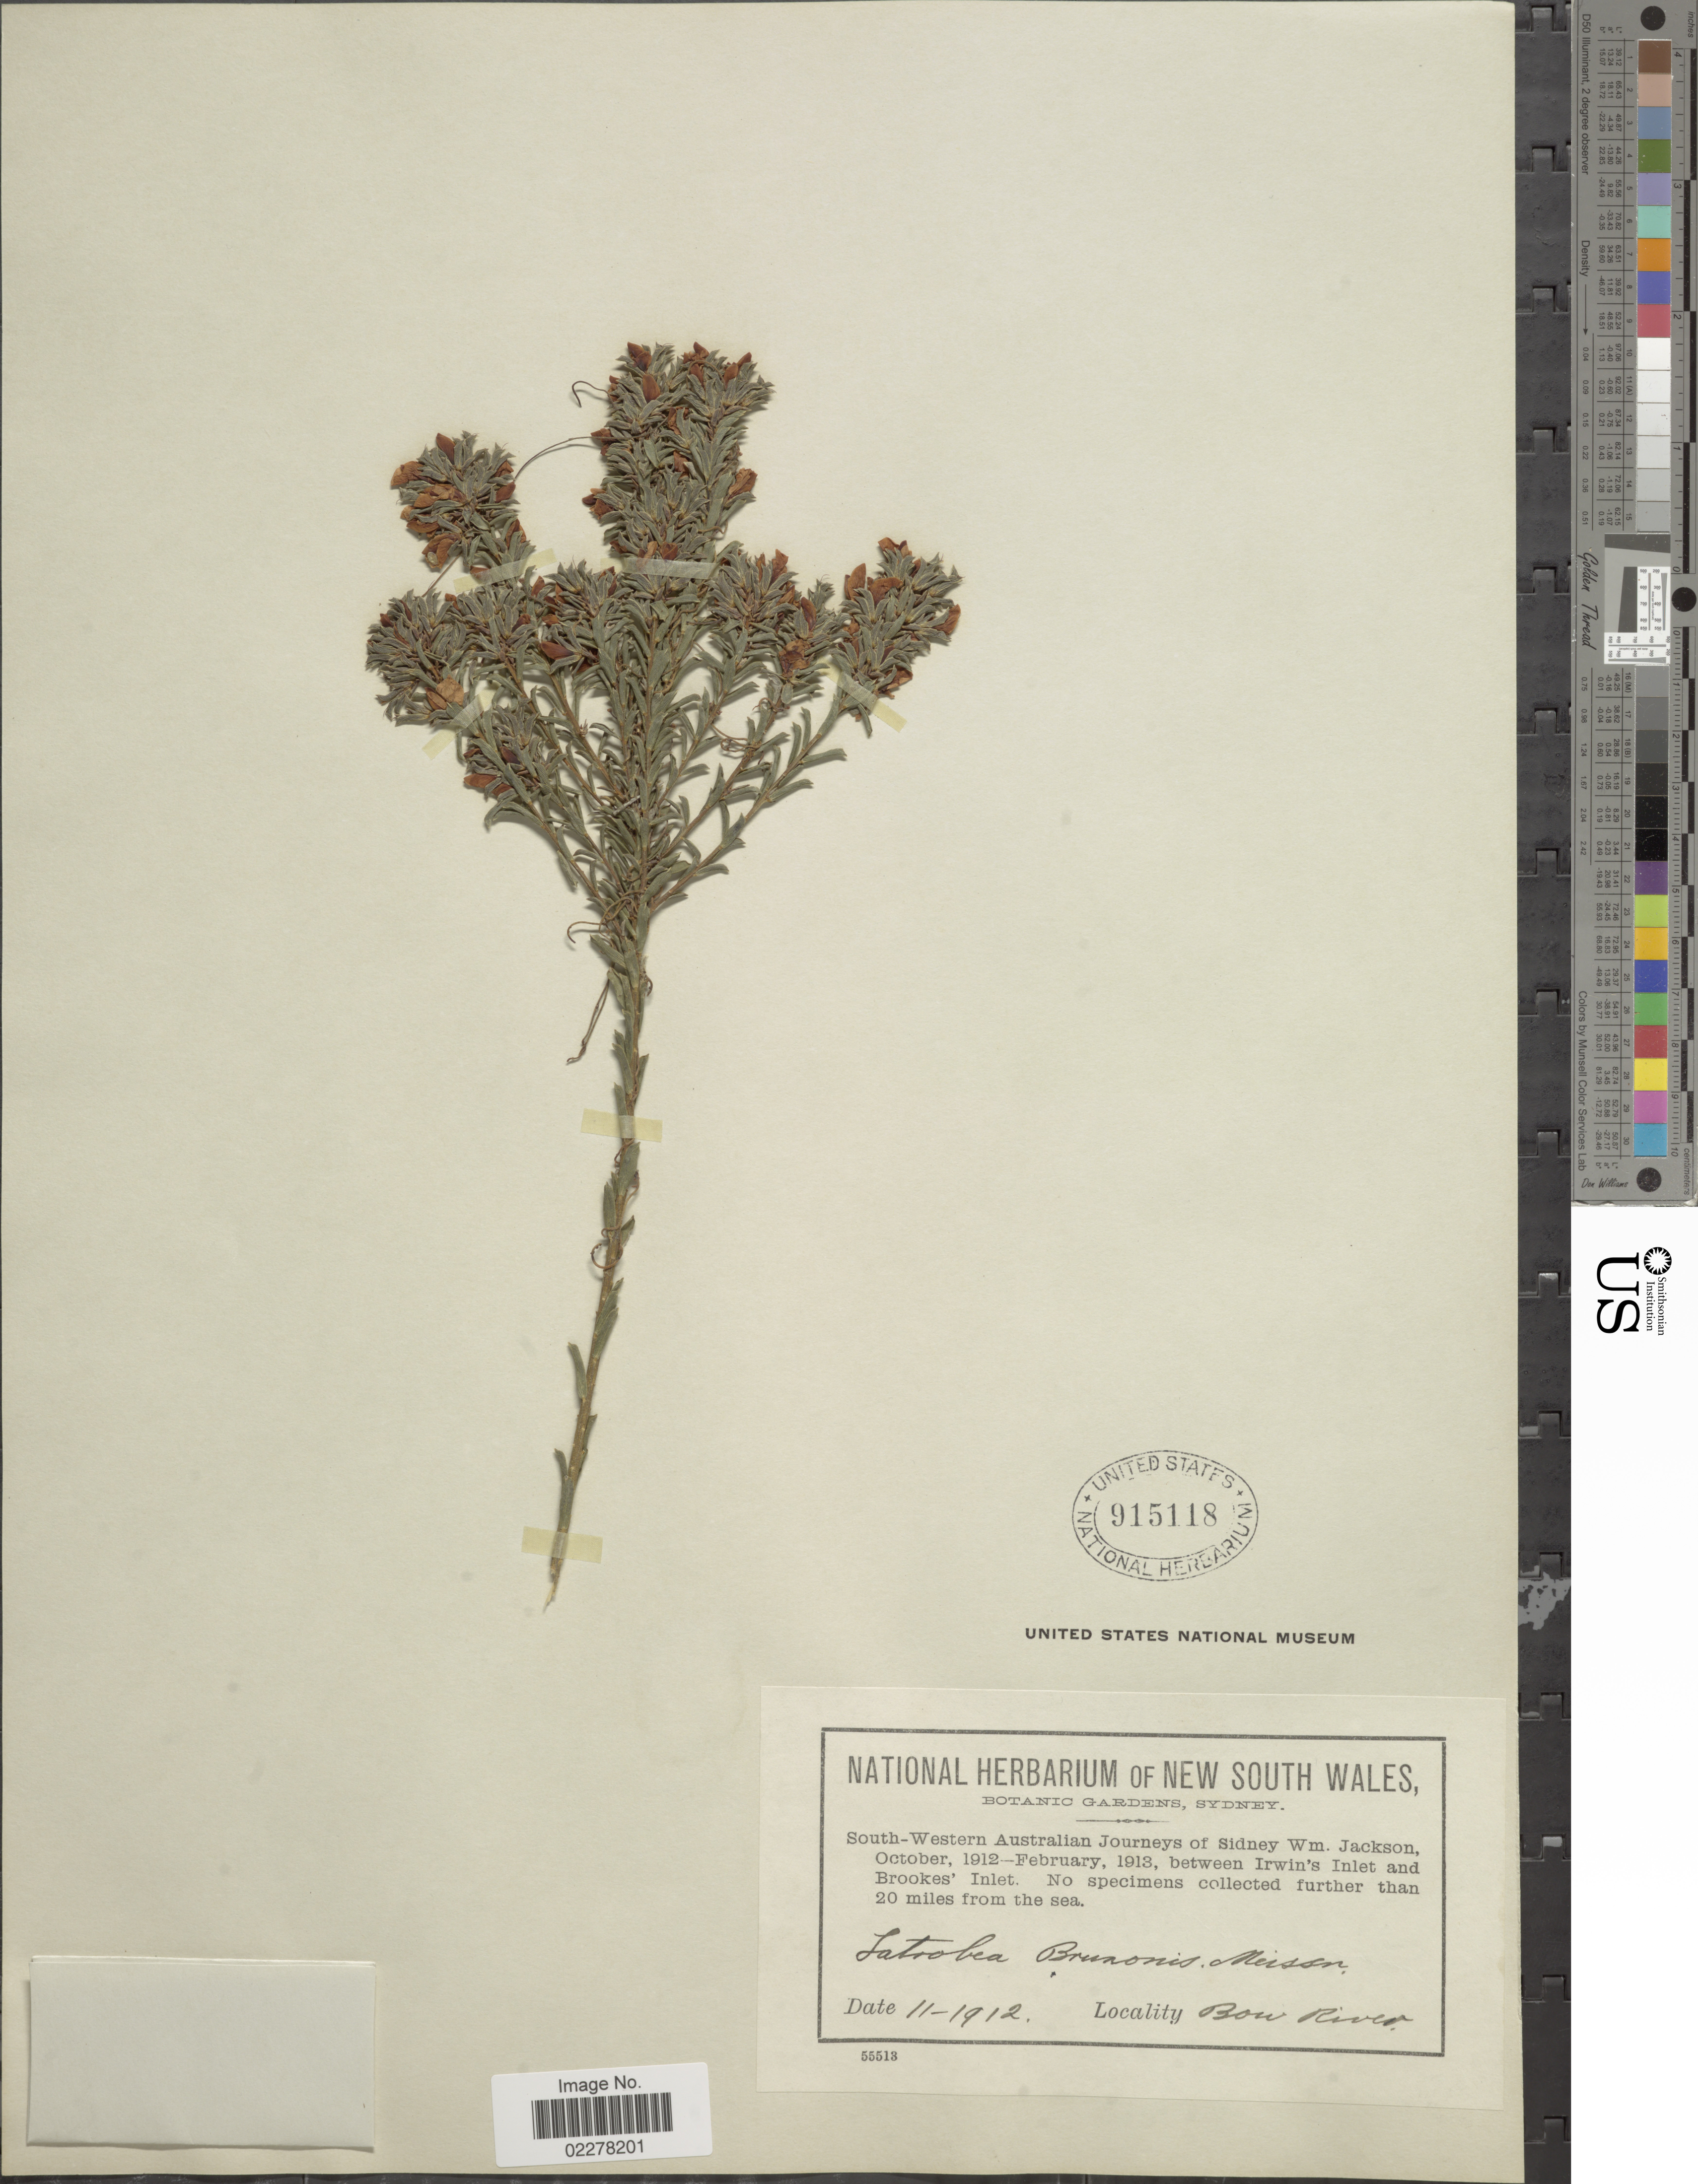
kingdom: Plantae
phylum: Tracheophyta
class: Magnoliopsida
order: Fabales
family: Fabaceae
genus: Latrobea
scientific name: Latrobea brunonis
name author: (Benth.) Meisn.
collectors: Jackson, S. W.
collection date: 1912-11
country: Australia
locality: South-Western Australia. Between Irwin's Inlet and Brookes' Inlet. Bow River, Further than 20 miles from the sea [unsure placement]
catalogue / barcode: US 915118